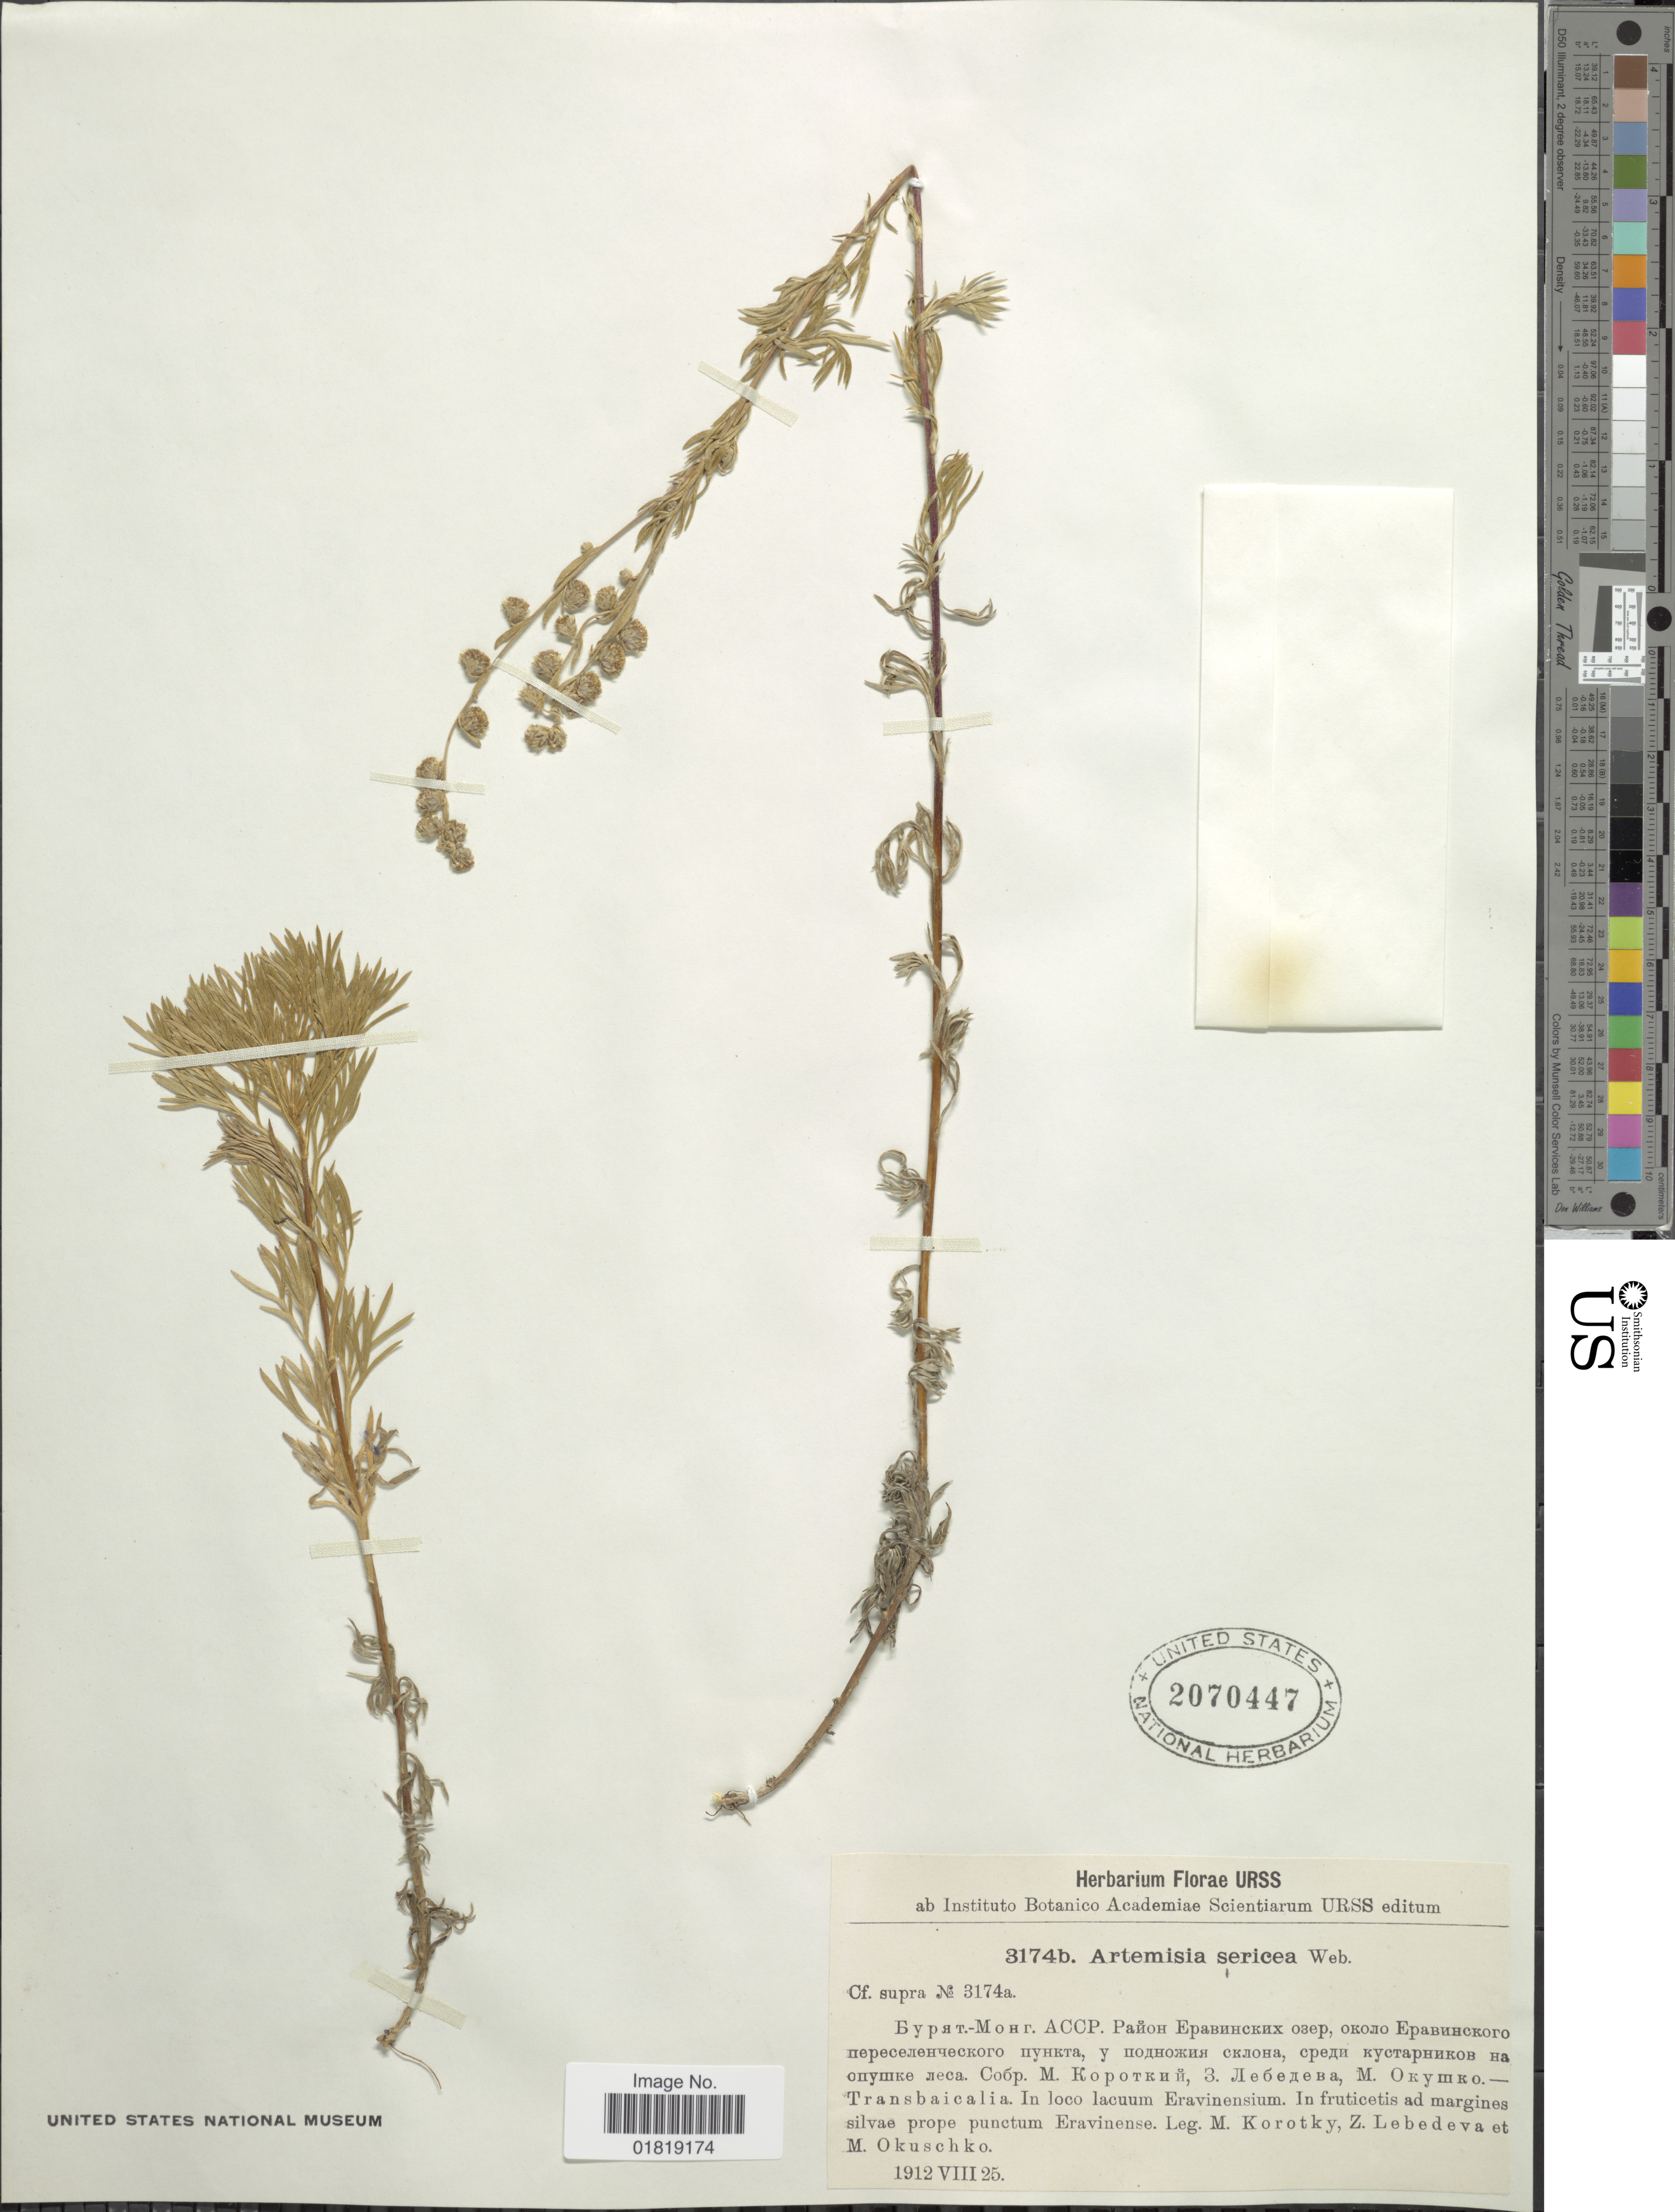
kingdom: Plantae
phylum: Tracheophyta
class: Magnoliopsida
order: Asterales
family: Asteraceae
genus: Artemisia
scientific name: Artemisia sericea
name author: G.H. Weber ex Stechm.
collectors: M. Korotky, Z. Lebedeva & M. Okuschko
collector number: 3174a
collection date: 1912-08-25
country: Russian Federation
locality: Transbaicalia, in loco lacuum Eravinensium, in fruticetis ad margines silvae prope punctum Eravinense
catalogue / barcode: US 2070447